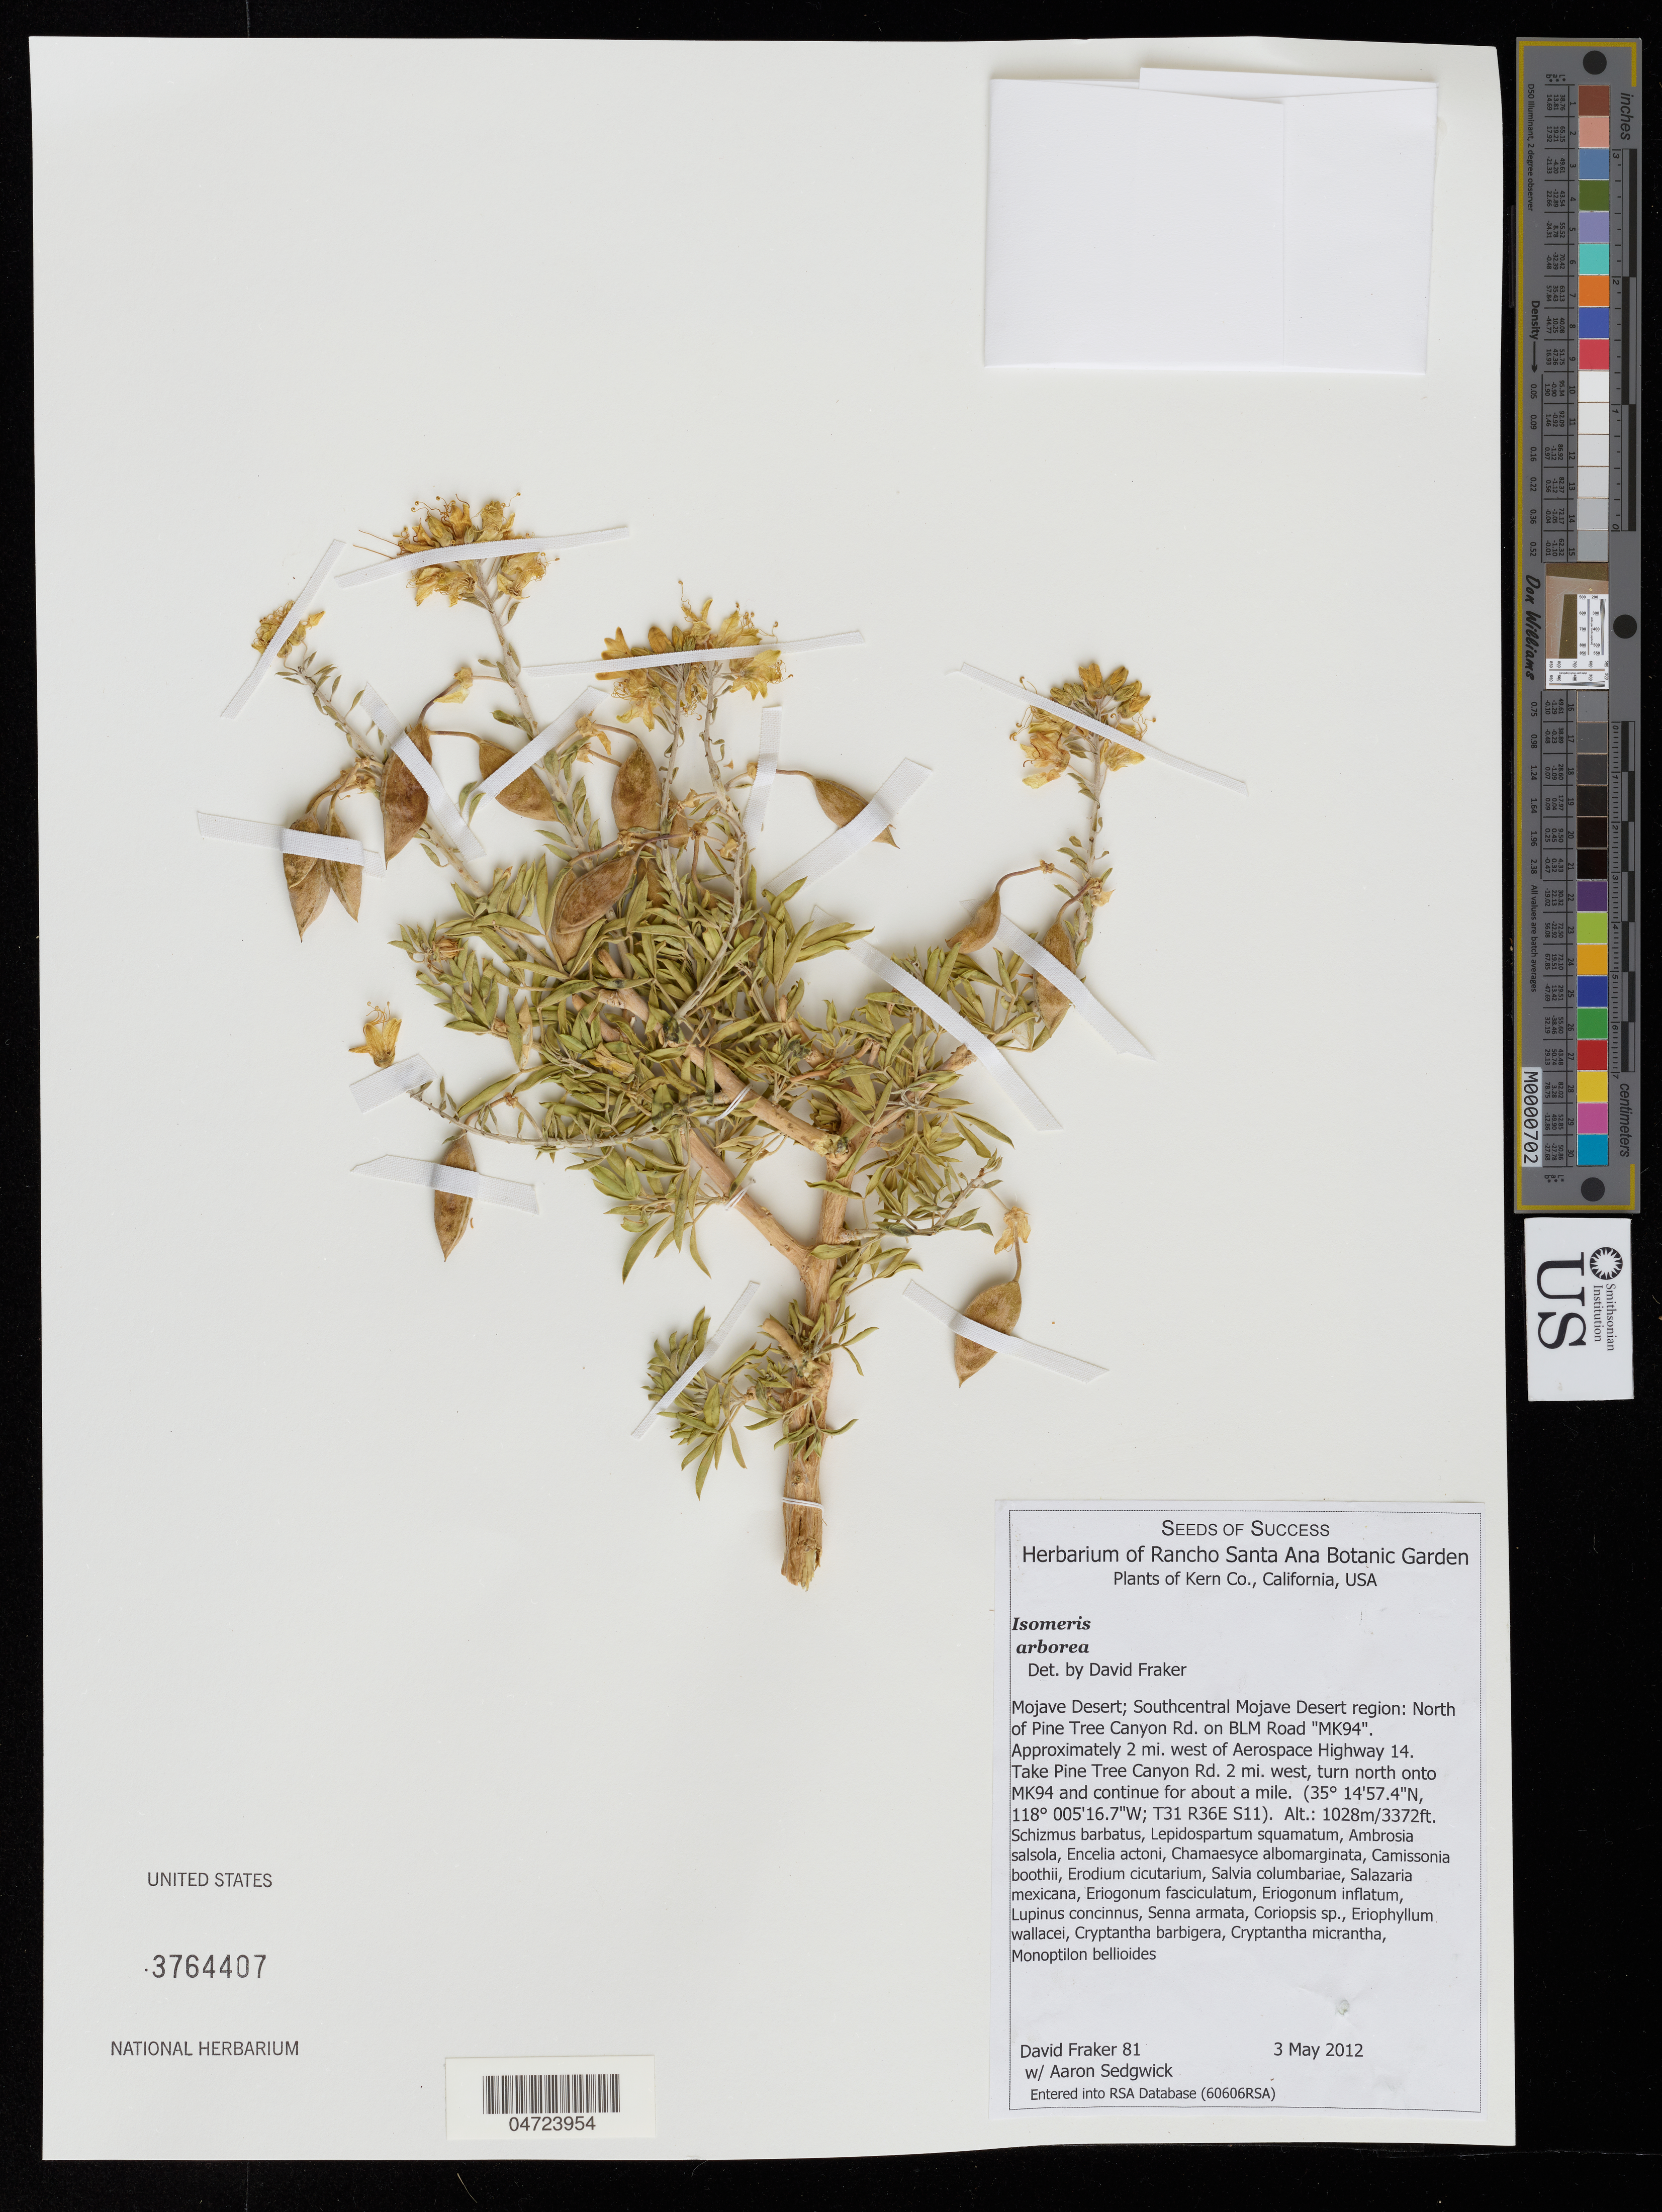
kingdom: Plantae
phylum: Tracheophyta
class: Magnoliopsida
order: Brassicales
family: Cleomaceae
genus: Isomeris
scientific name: Isomeris arborea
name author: Nutt.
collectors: D. Fraker & A. Sedgwick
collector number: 81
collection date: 2012-05-03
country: United States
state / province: California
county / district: Kern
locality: Kern Co. Mojave Desert; Southcentral Mojave Desert region: North of Pine Tree Canyon Rd. on BLM Road "MK94". Approximately 2 mi. west of Aerospace Highway 14.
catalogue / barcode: US 3764407